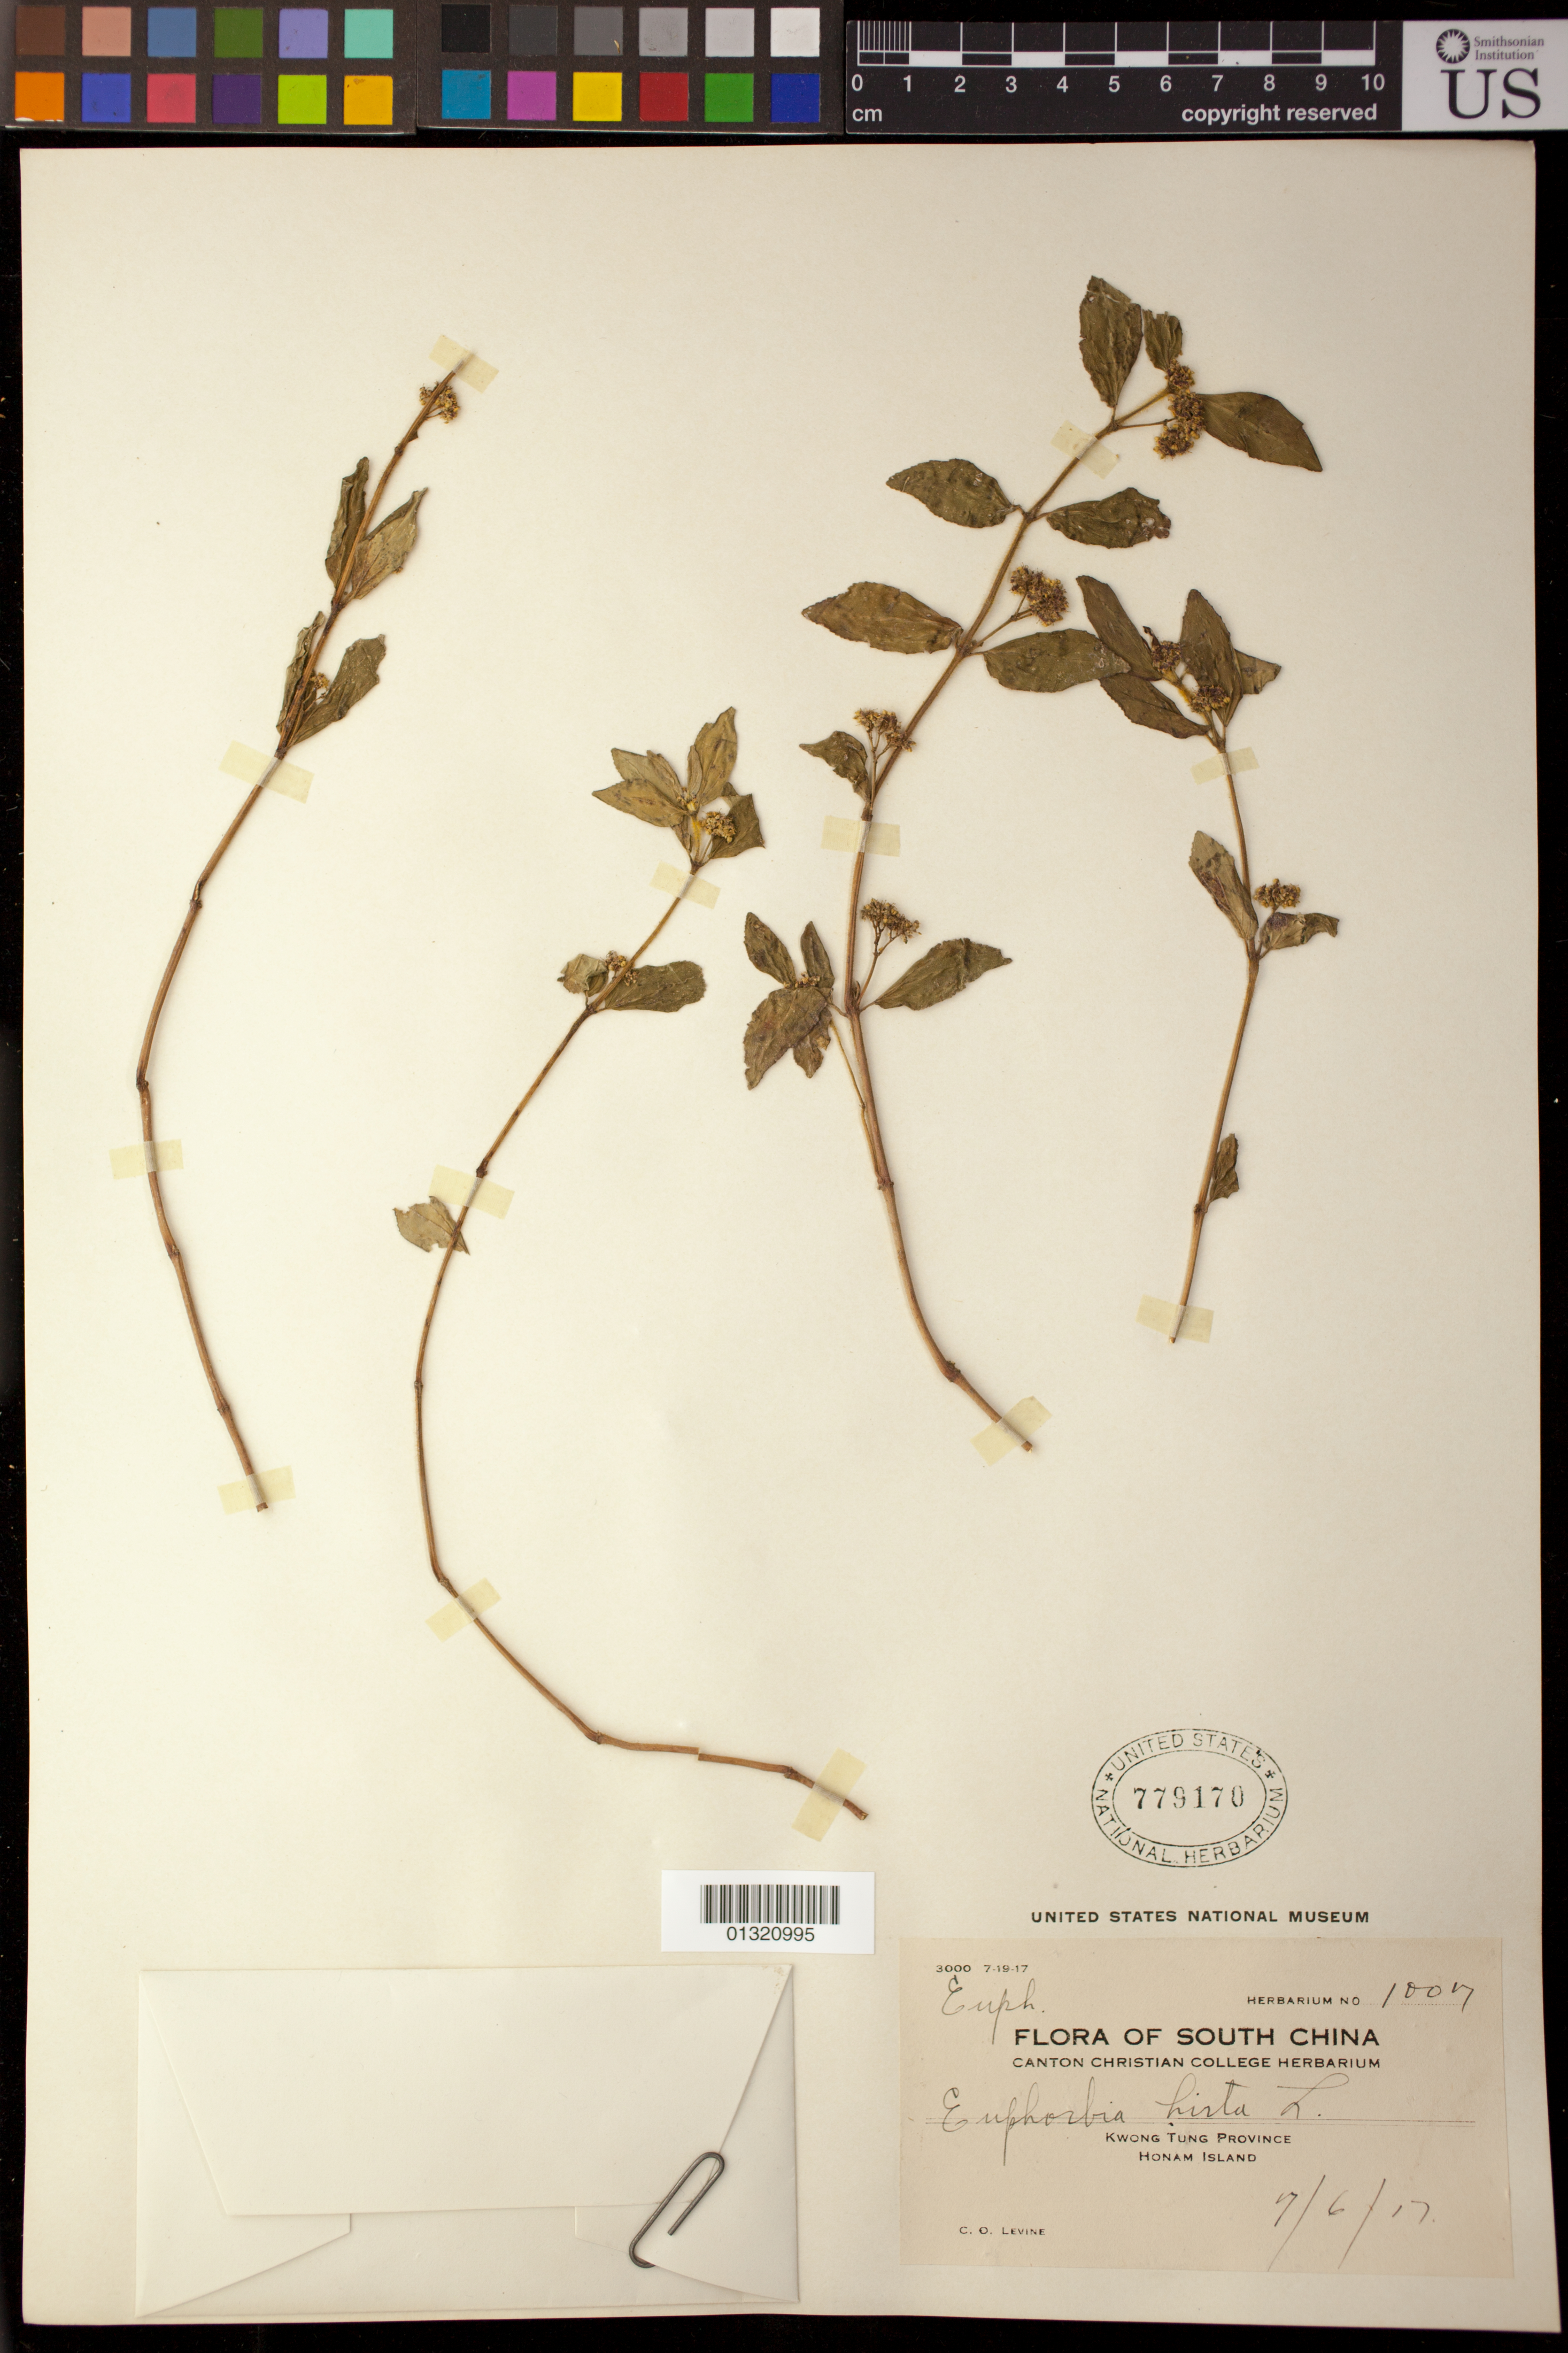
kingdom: Plantae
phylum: Tracheophyta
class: Magnoliopsida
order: Malpighiales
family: Euphorbiaceae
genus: Euphorbia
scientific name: Euphorbia hirta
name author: L.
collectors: C. O. Levine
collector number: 1007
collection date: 1917-07-06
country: China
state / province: Guangdong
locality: Kwong Tung Province, Honam Island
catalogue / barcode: US 779170